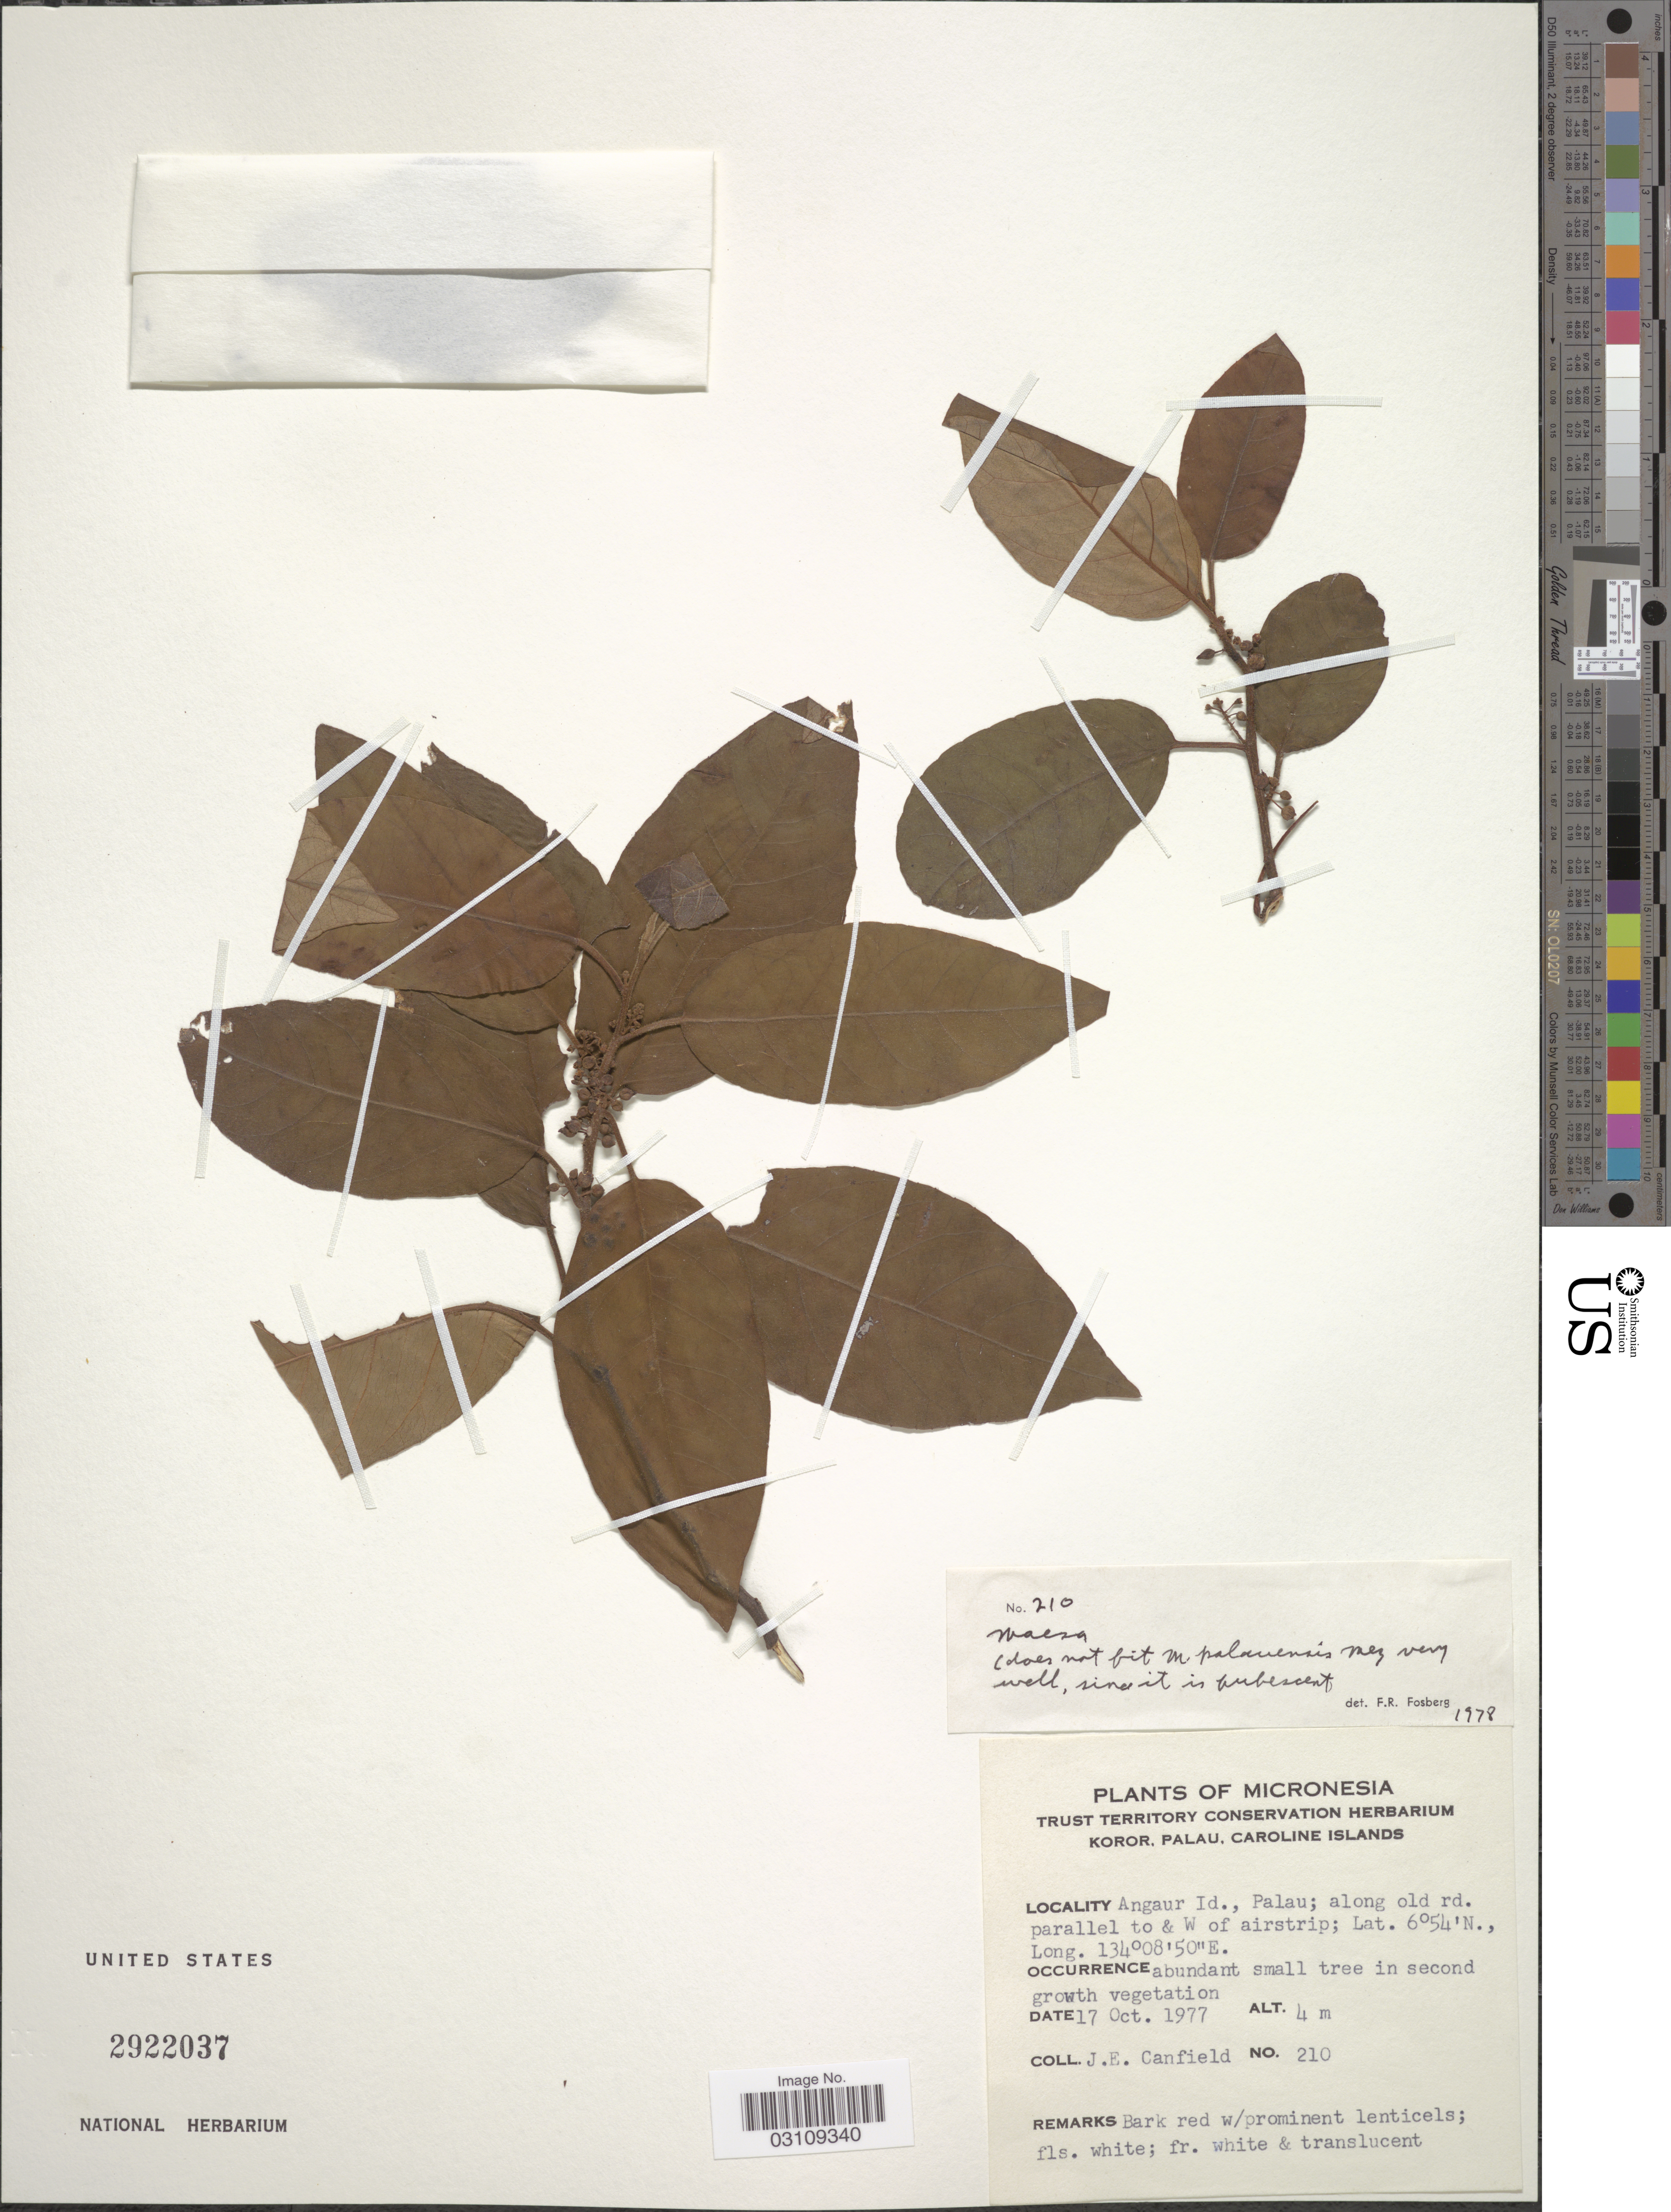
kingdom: Plantae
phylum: Tracheophyta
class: Magnoliopsida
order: Ericales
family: Primulaceae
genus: Maesa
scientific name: Maesa sp.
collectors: J. E. Canfield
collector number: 210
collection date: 1977-10-17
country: Palau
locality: Angaur Id., Palau; along old rd. parallel to & W of airstrip.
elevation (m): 4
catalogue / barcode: US 2922037